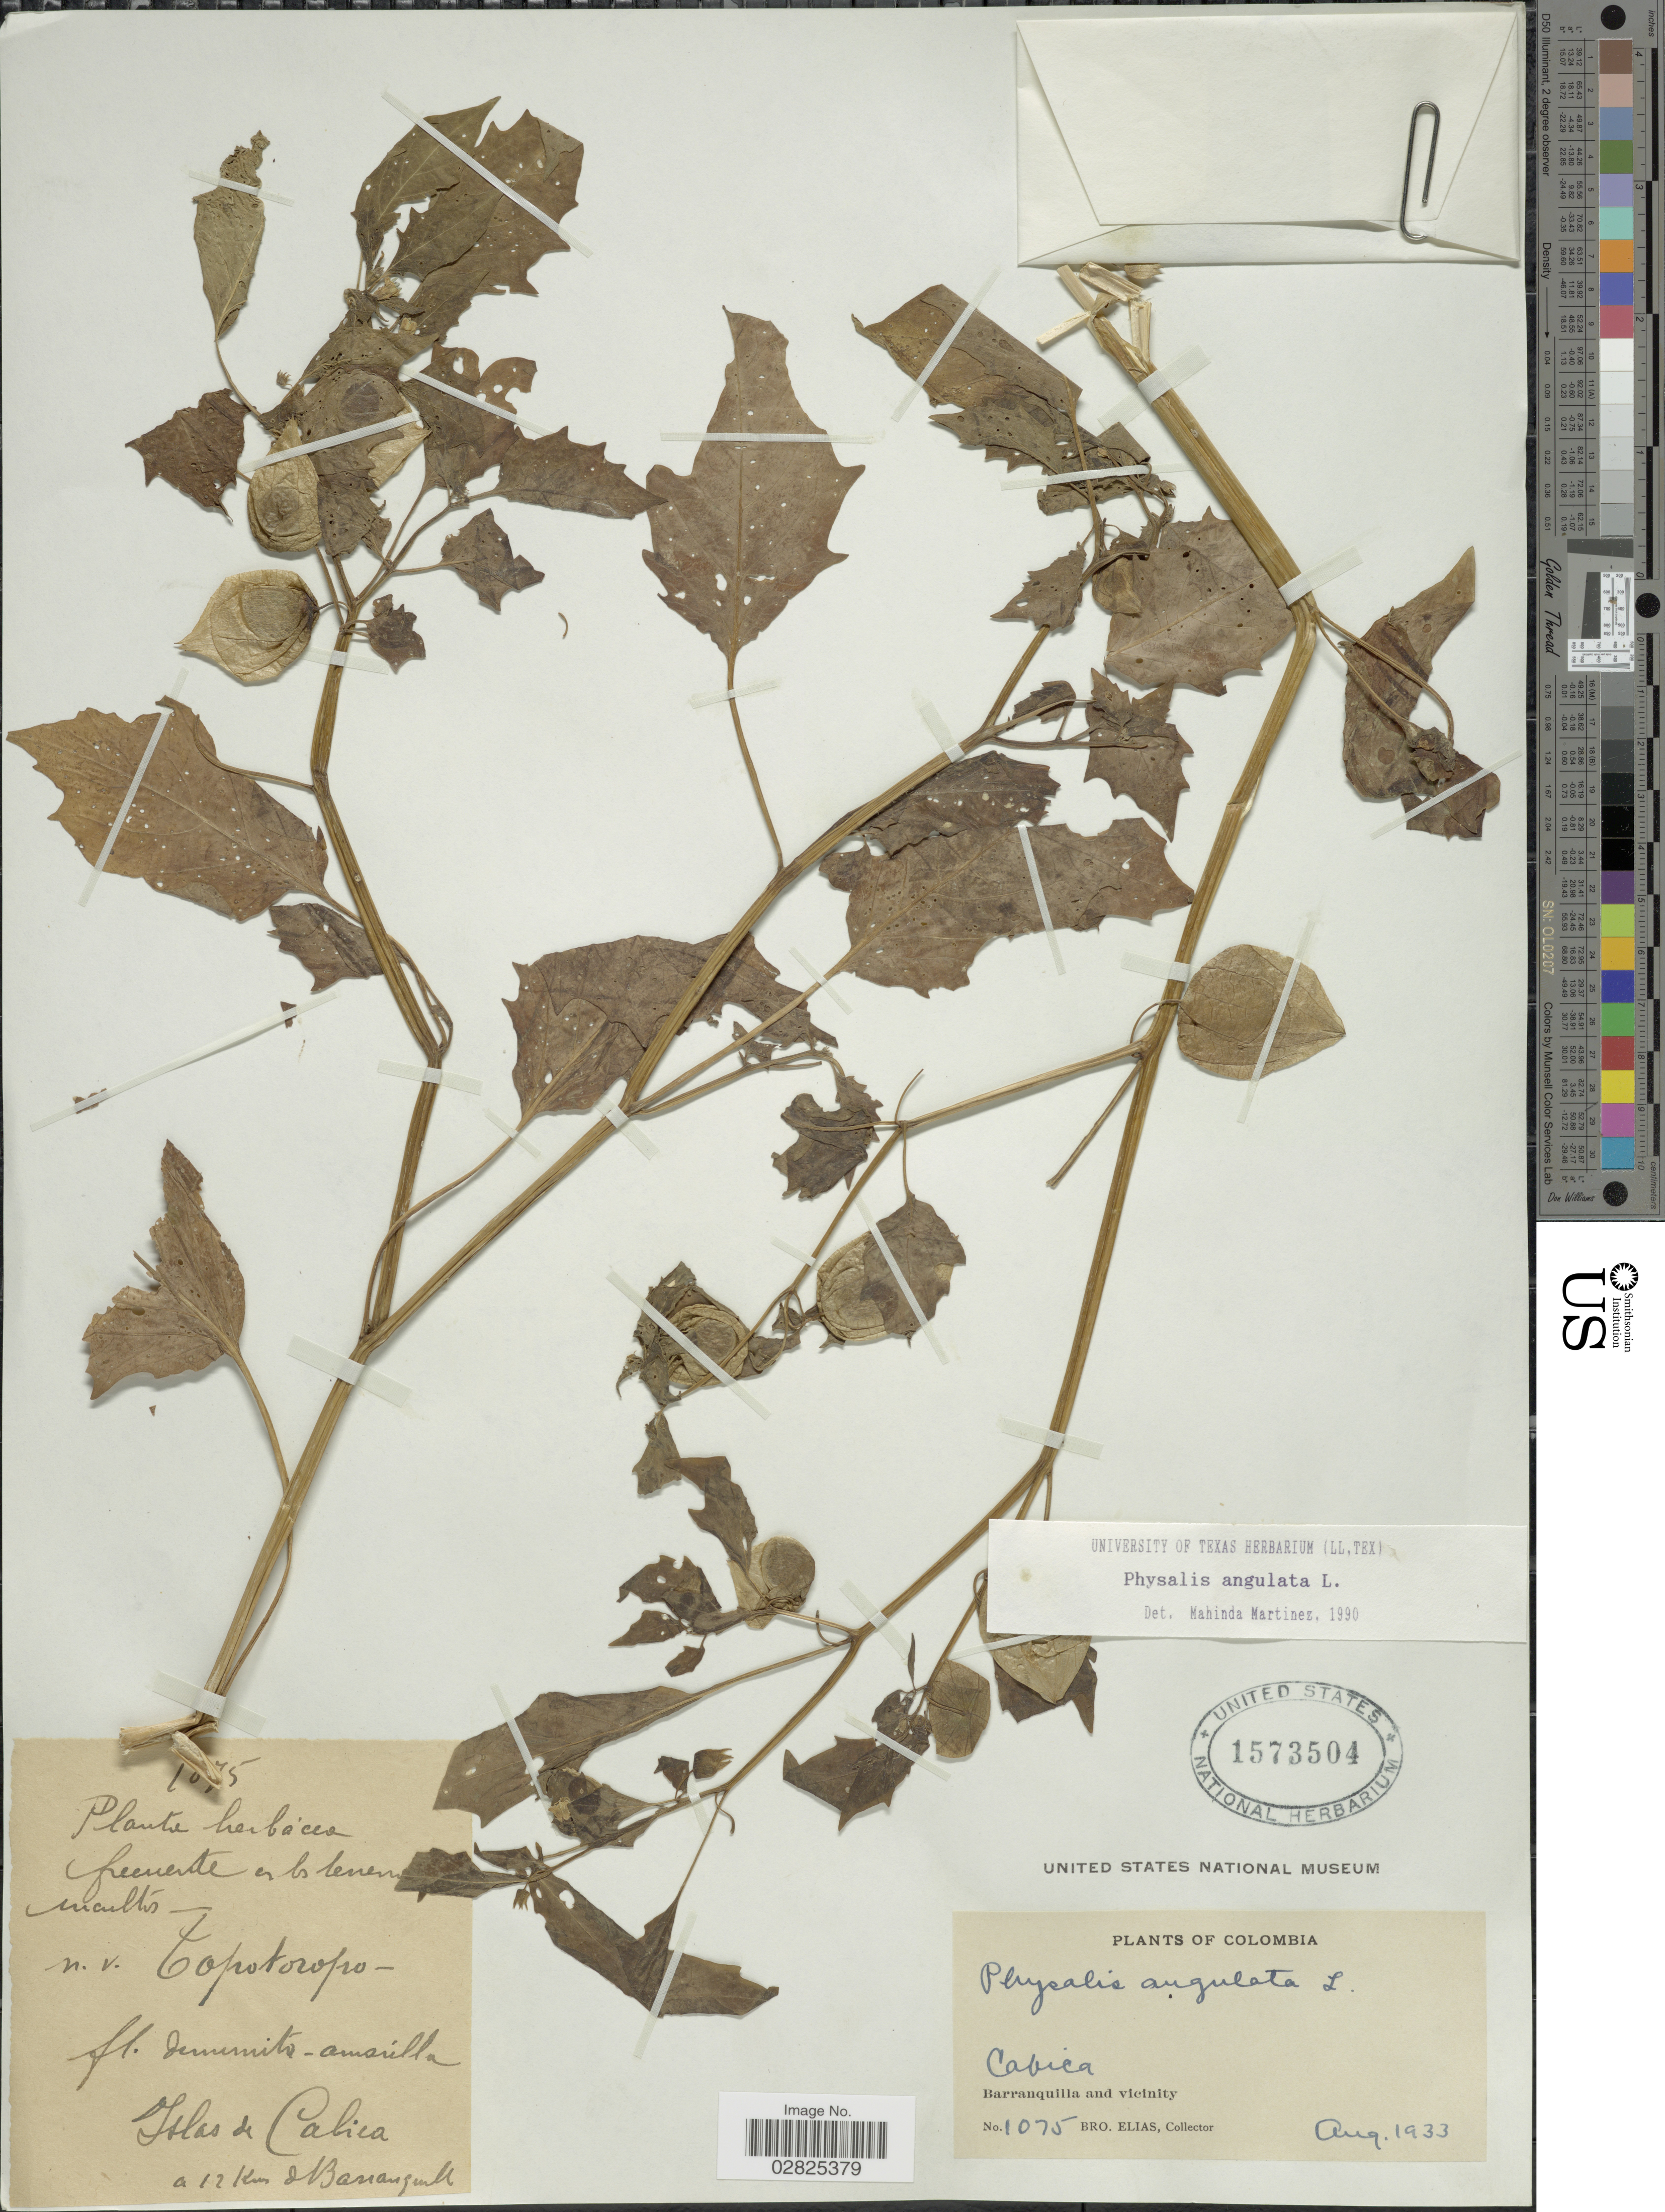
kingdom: Plantae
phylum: Tracheophyta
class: Magnoliopsida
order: Solanales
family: Solanaceae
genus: Physalis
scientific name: Physalis angulata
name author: L.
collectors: Bro. Elias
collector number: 1075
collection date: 1933-08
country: Colombia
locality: Islas de Cabica, Barranquilla and vicinity, a 12 Km Barranquilla.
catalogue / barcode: US 1573504